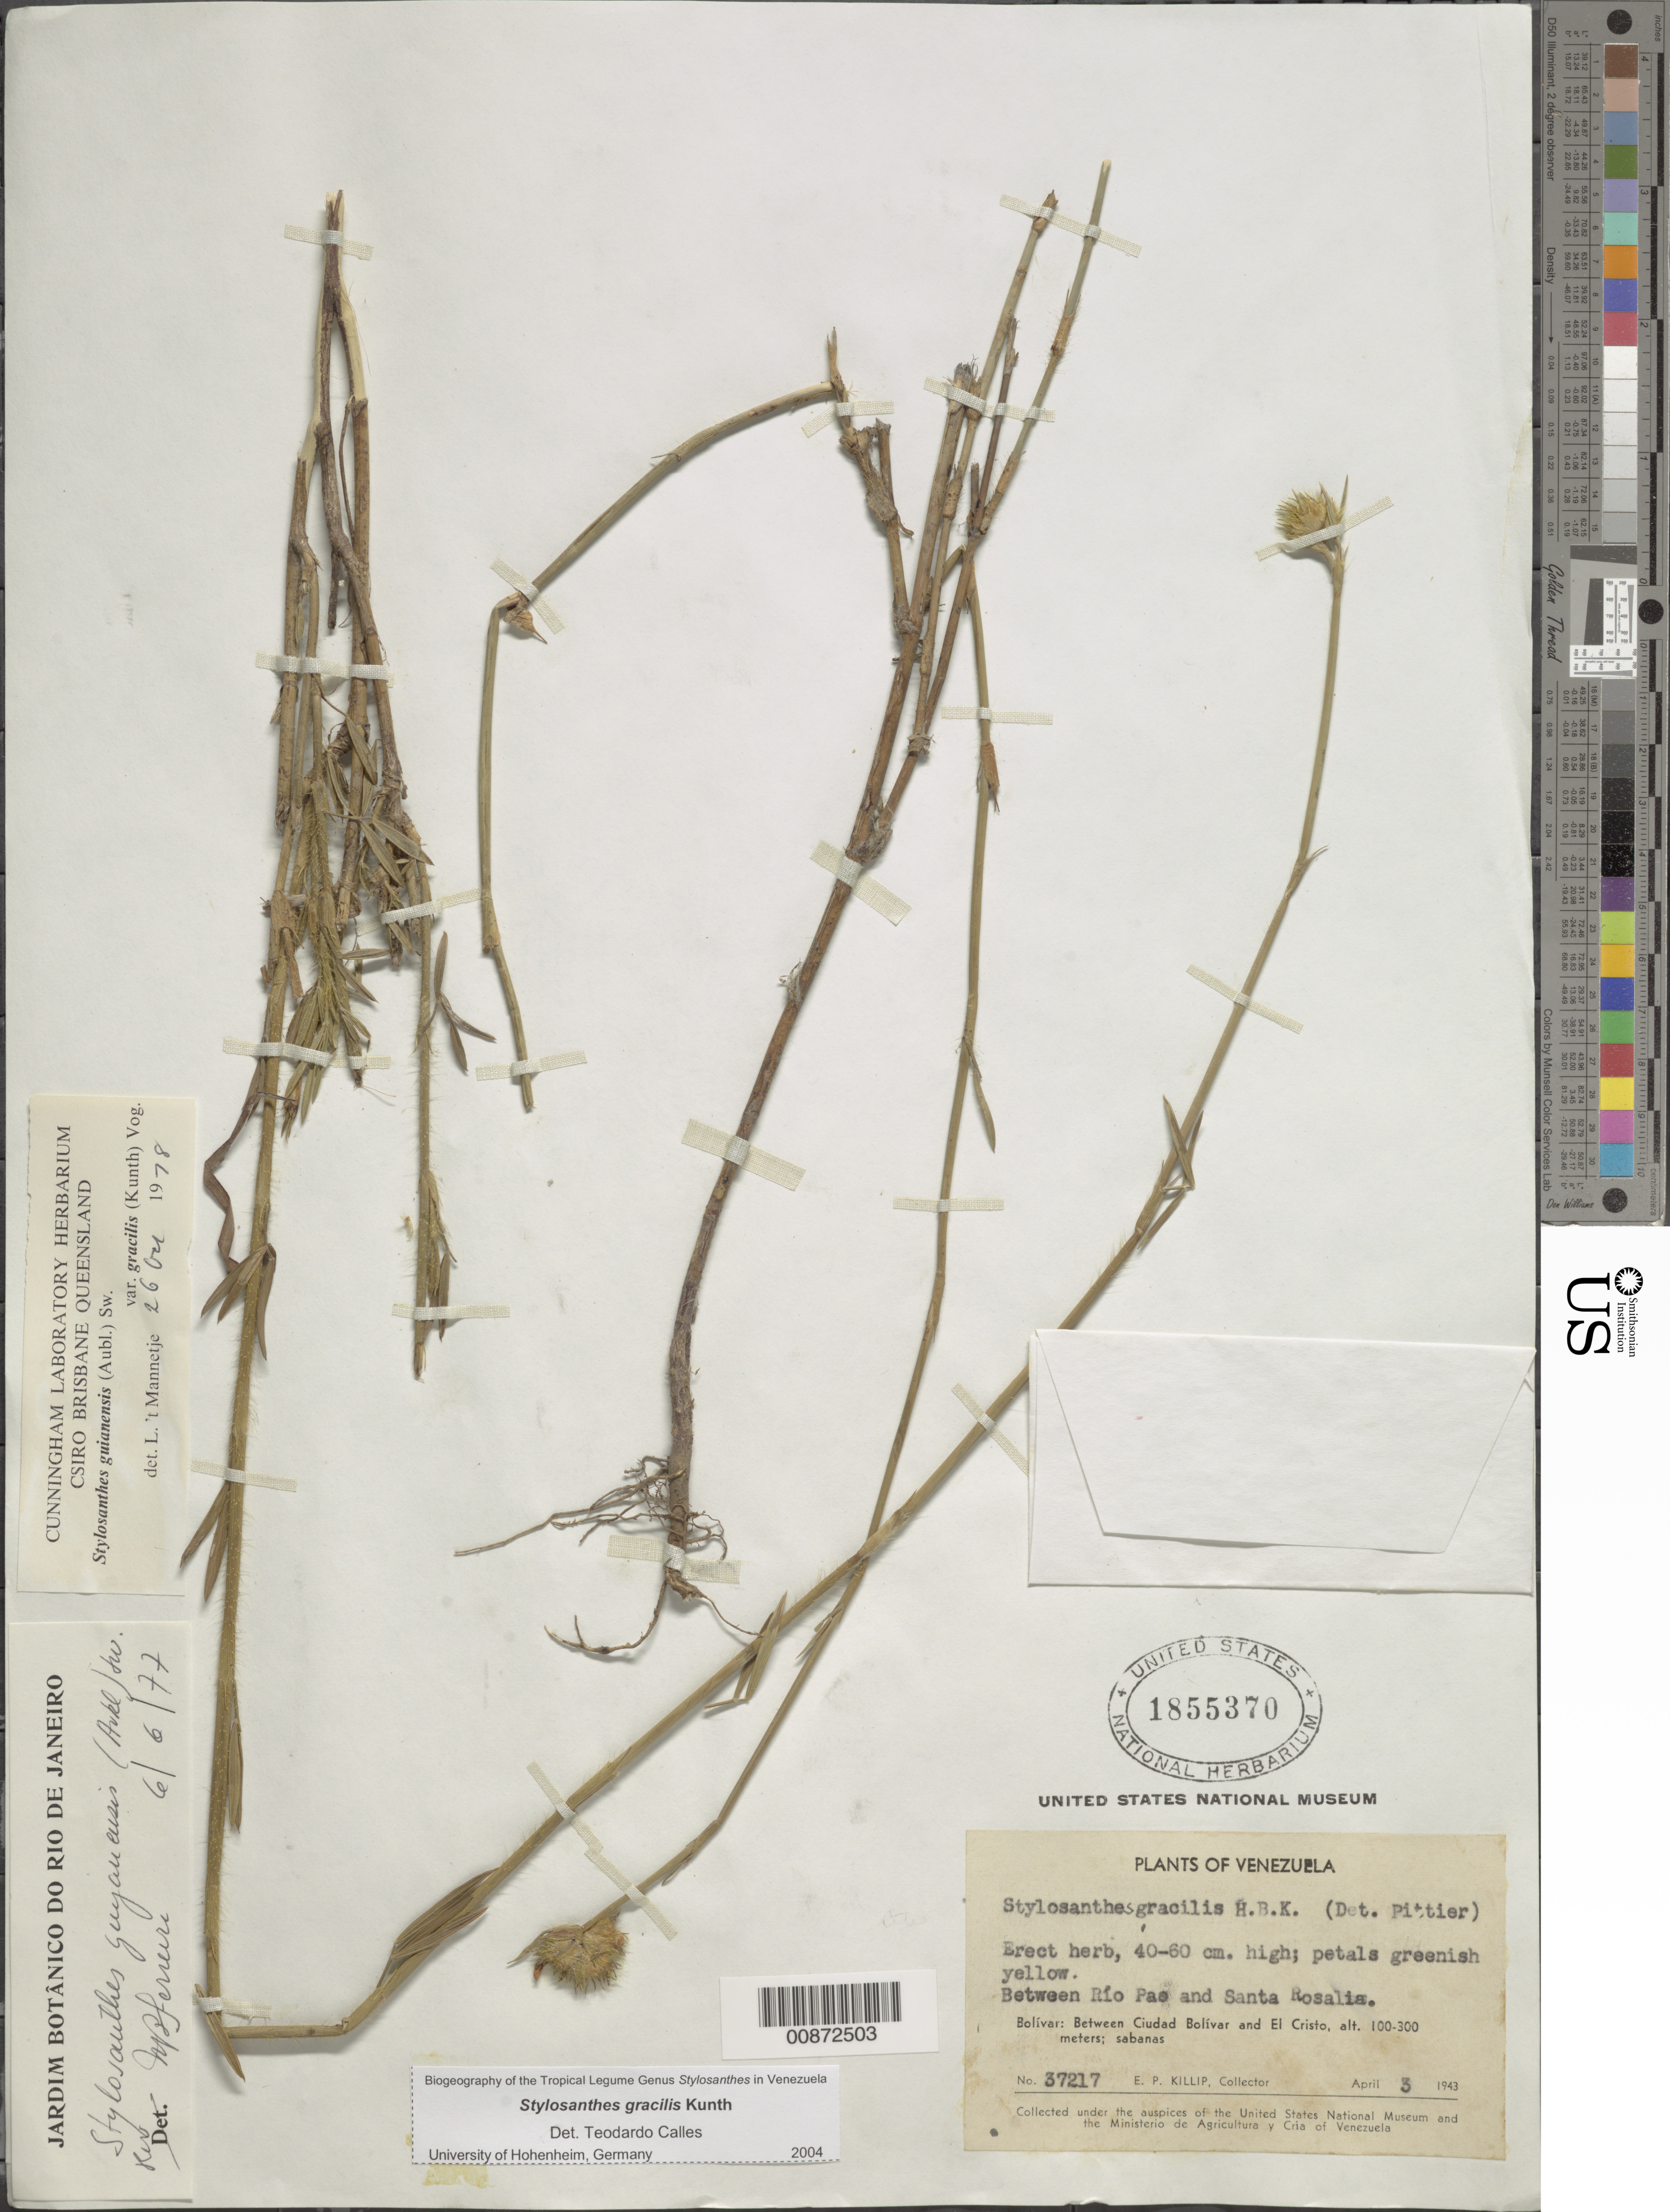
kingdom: Plantae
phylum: Tracheophyta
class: Magnoliopsida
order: Fabales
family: Fabaceae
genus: Stylosanthes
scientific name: Stylosanthes guianensis var. gracilis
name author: (Kunth) Vogel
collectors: E. P. Killip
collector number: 37217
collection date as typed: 3-Apr-43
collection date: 1943-04-03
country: Venezuela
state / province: Bolívar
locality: Río Pao, between Ciudad Bolívar and El Cristo; between Río Pao and Santa Rosalía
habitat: Savanna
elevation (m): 100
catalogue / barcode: US 1855370